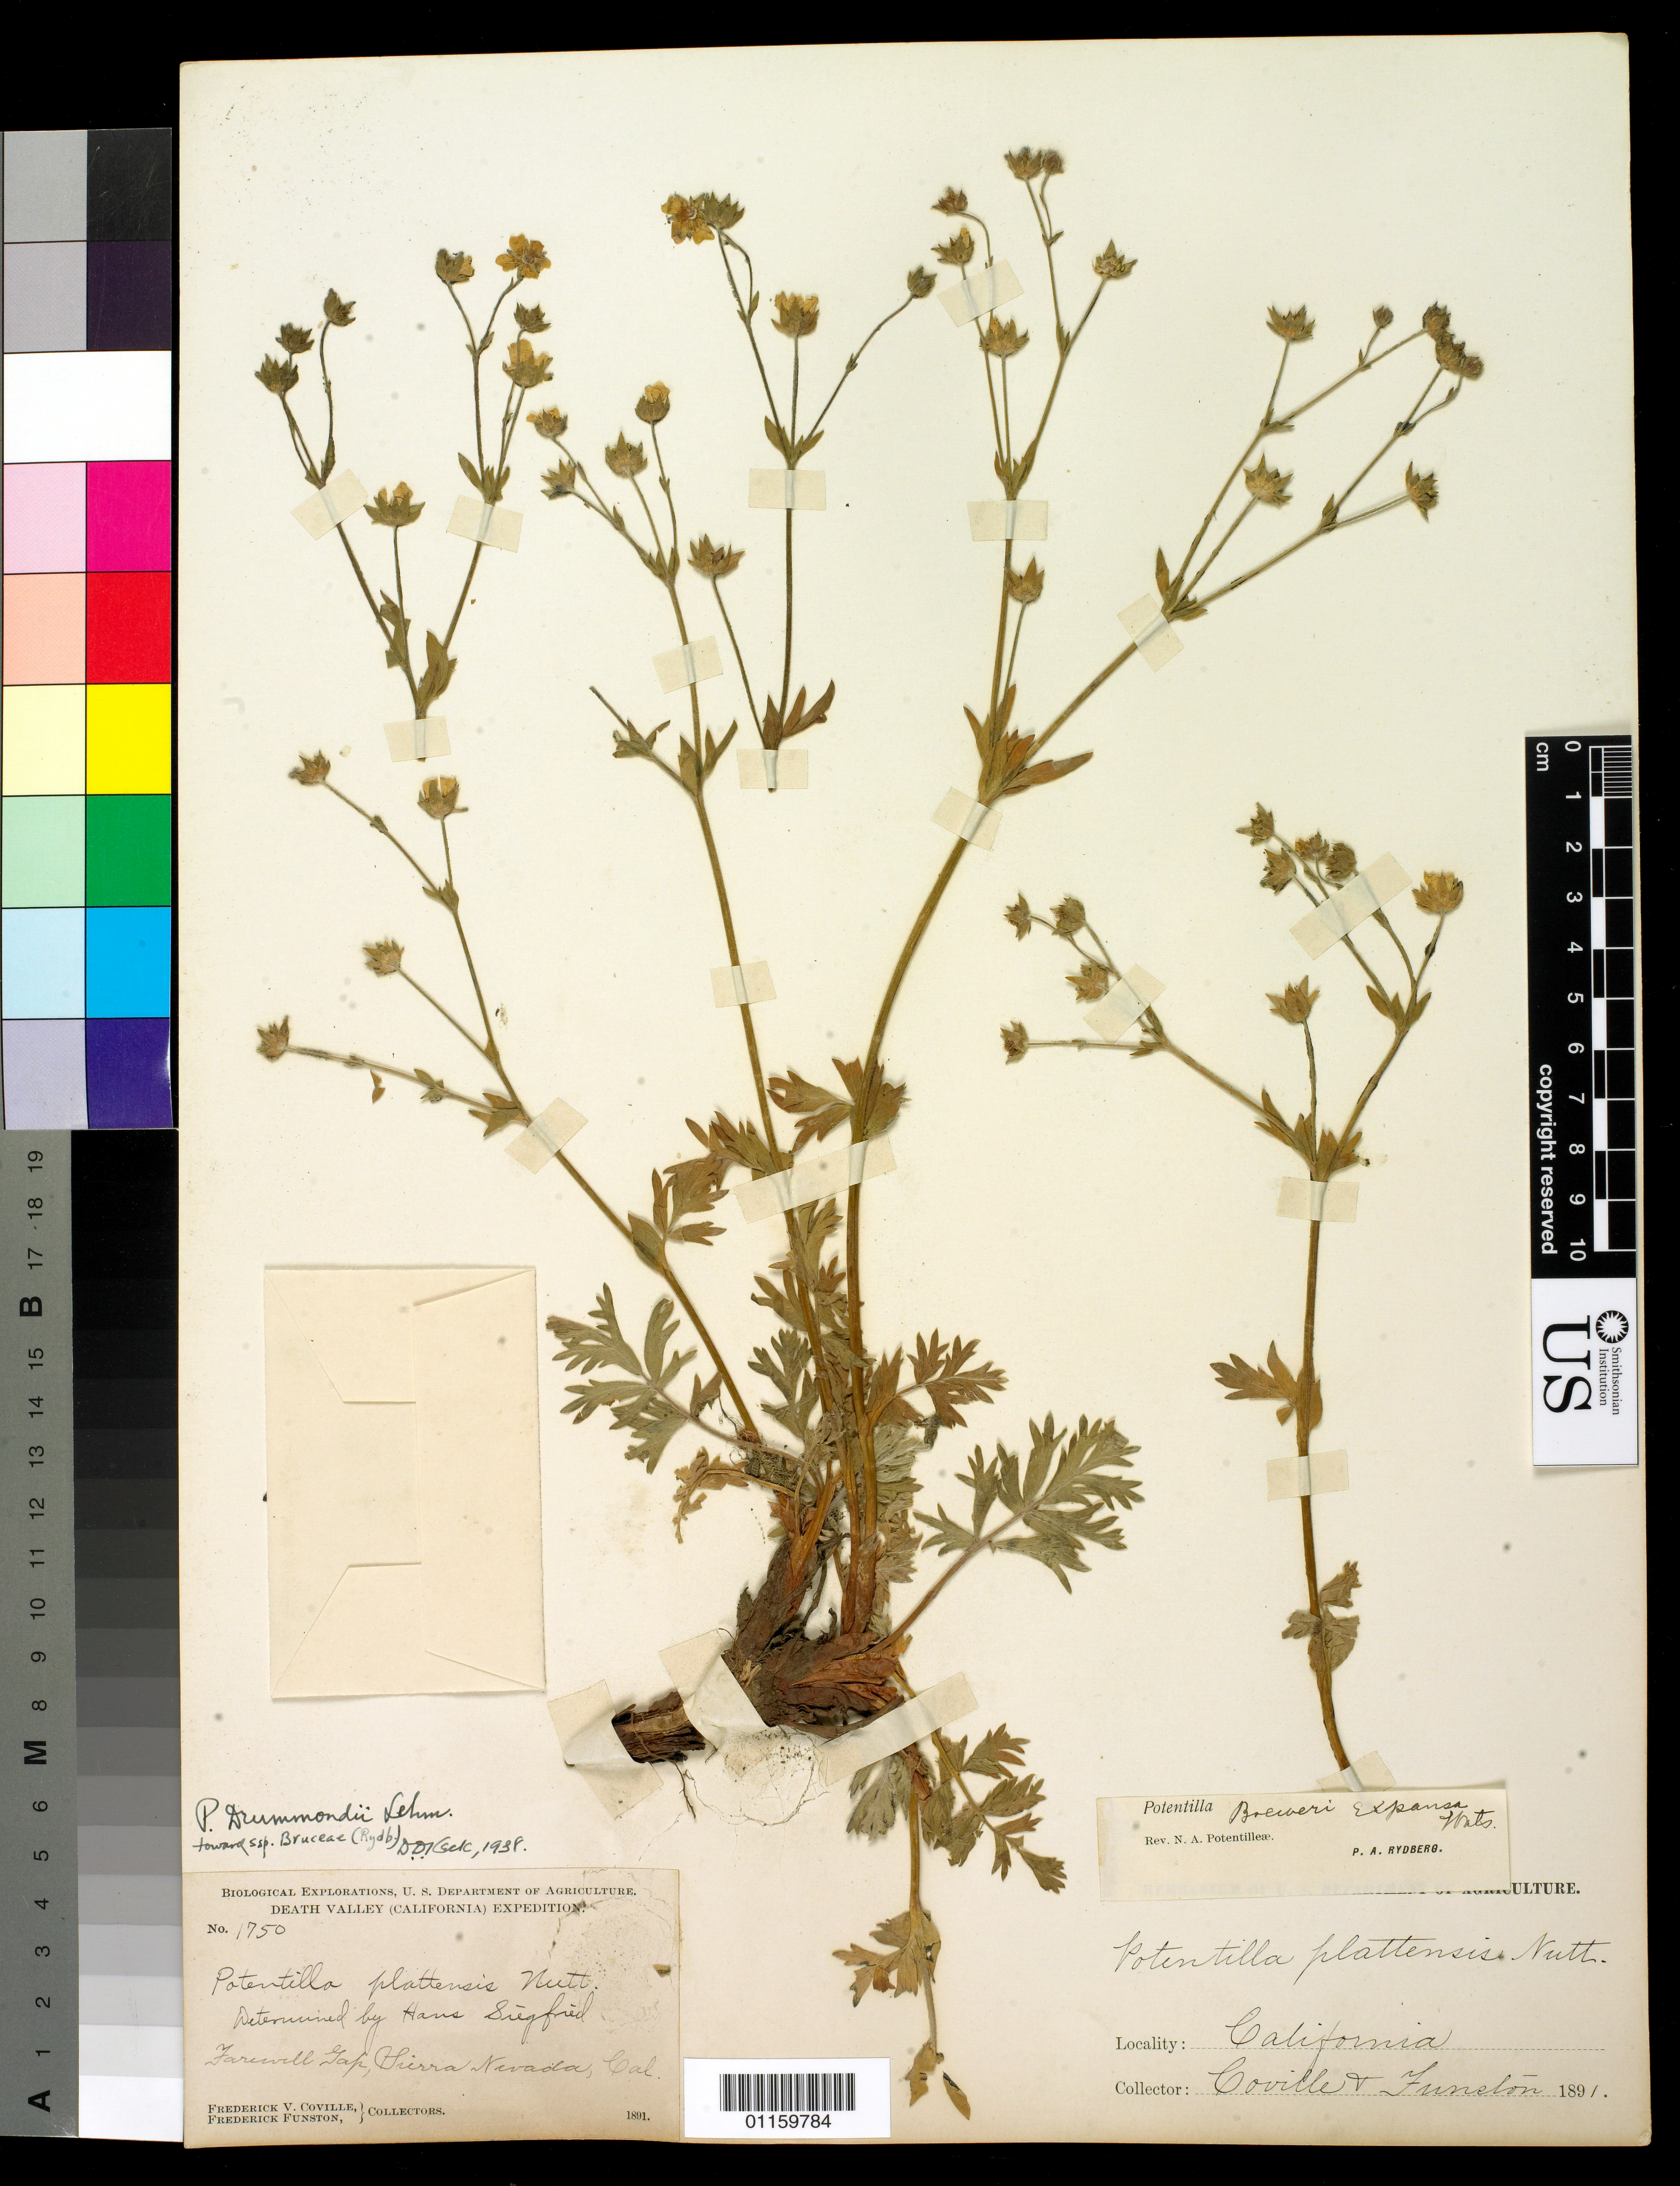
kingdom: Plantae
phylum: Tracheophyta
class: Magnoliopsida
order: Rosales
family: Rosaceae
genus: Potentilla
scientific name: Potentilla bruceae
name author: Rydb.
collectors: F. V. Coville & T. H. Kearney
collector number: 1750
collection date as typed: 1891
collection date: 1891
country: United States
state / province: California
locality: Farewell Gap, Sierra Nevada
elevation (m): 2652